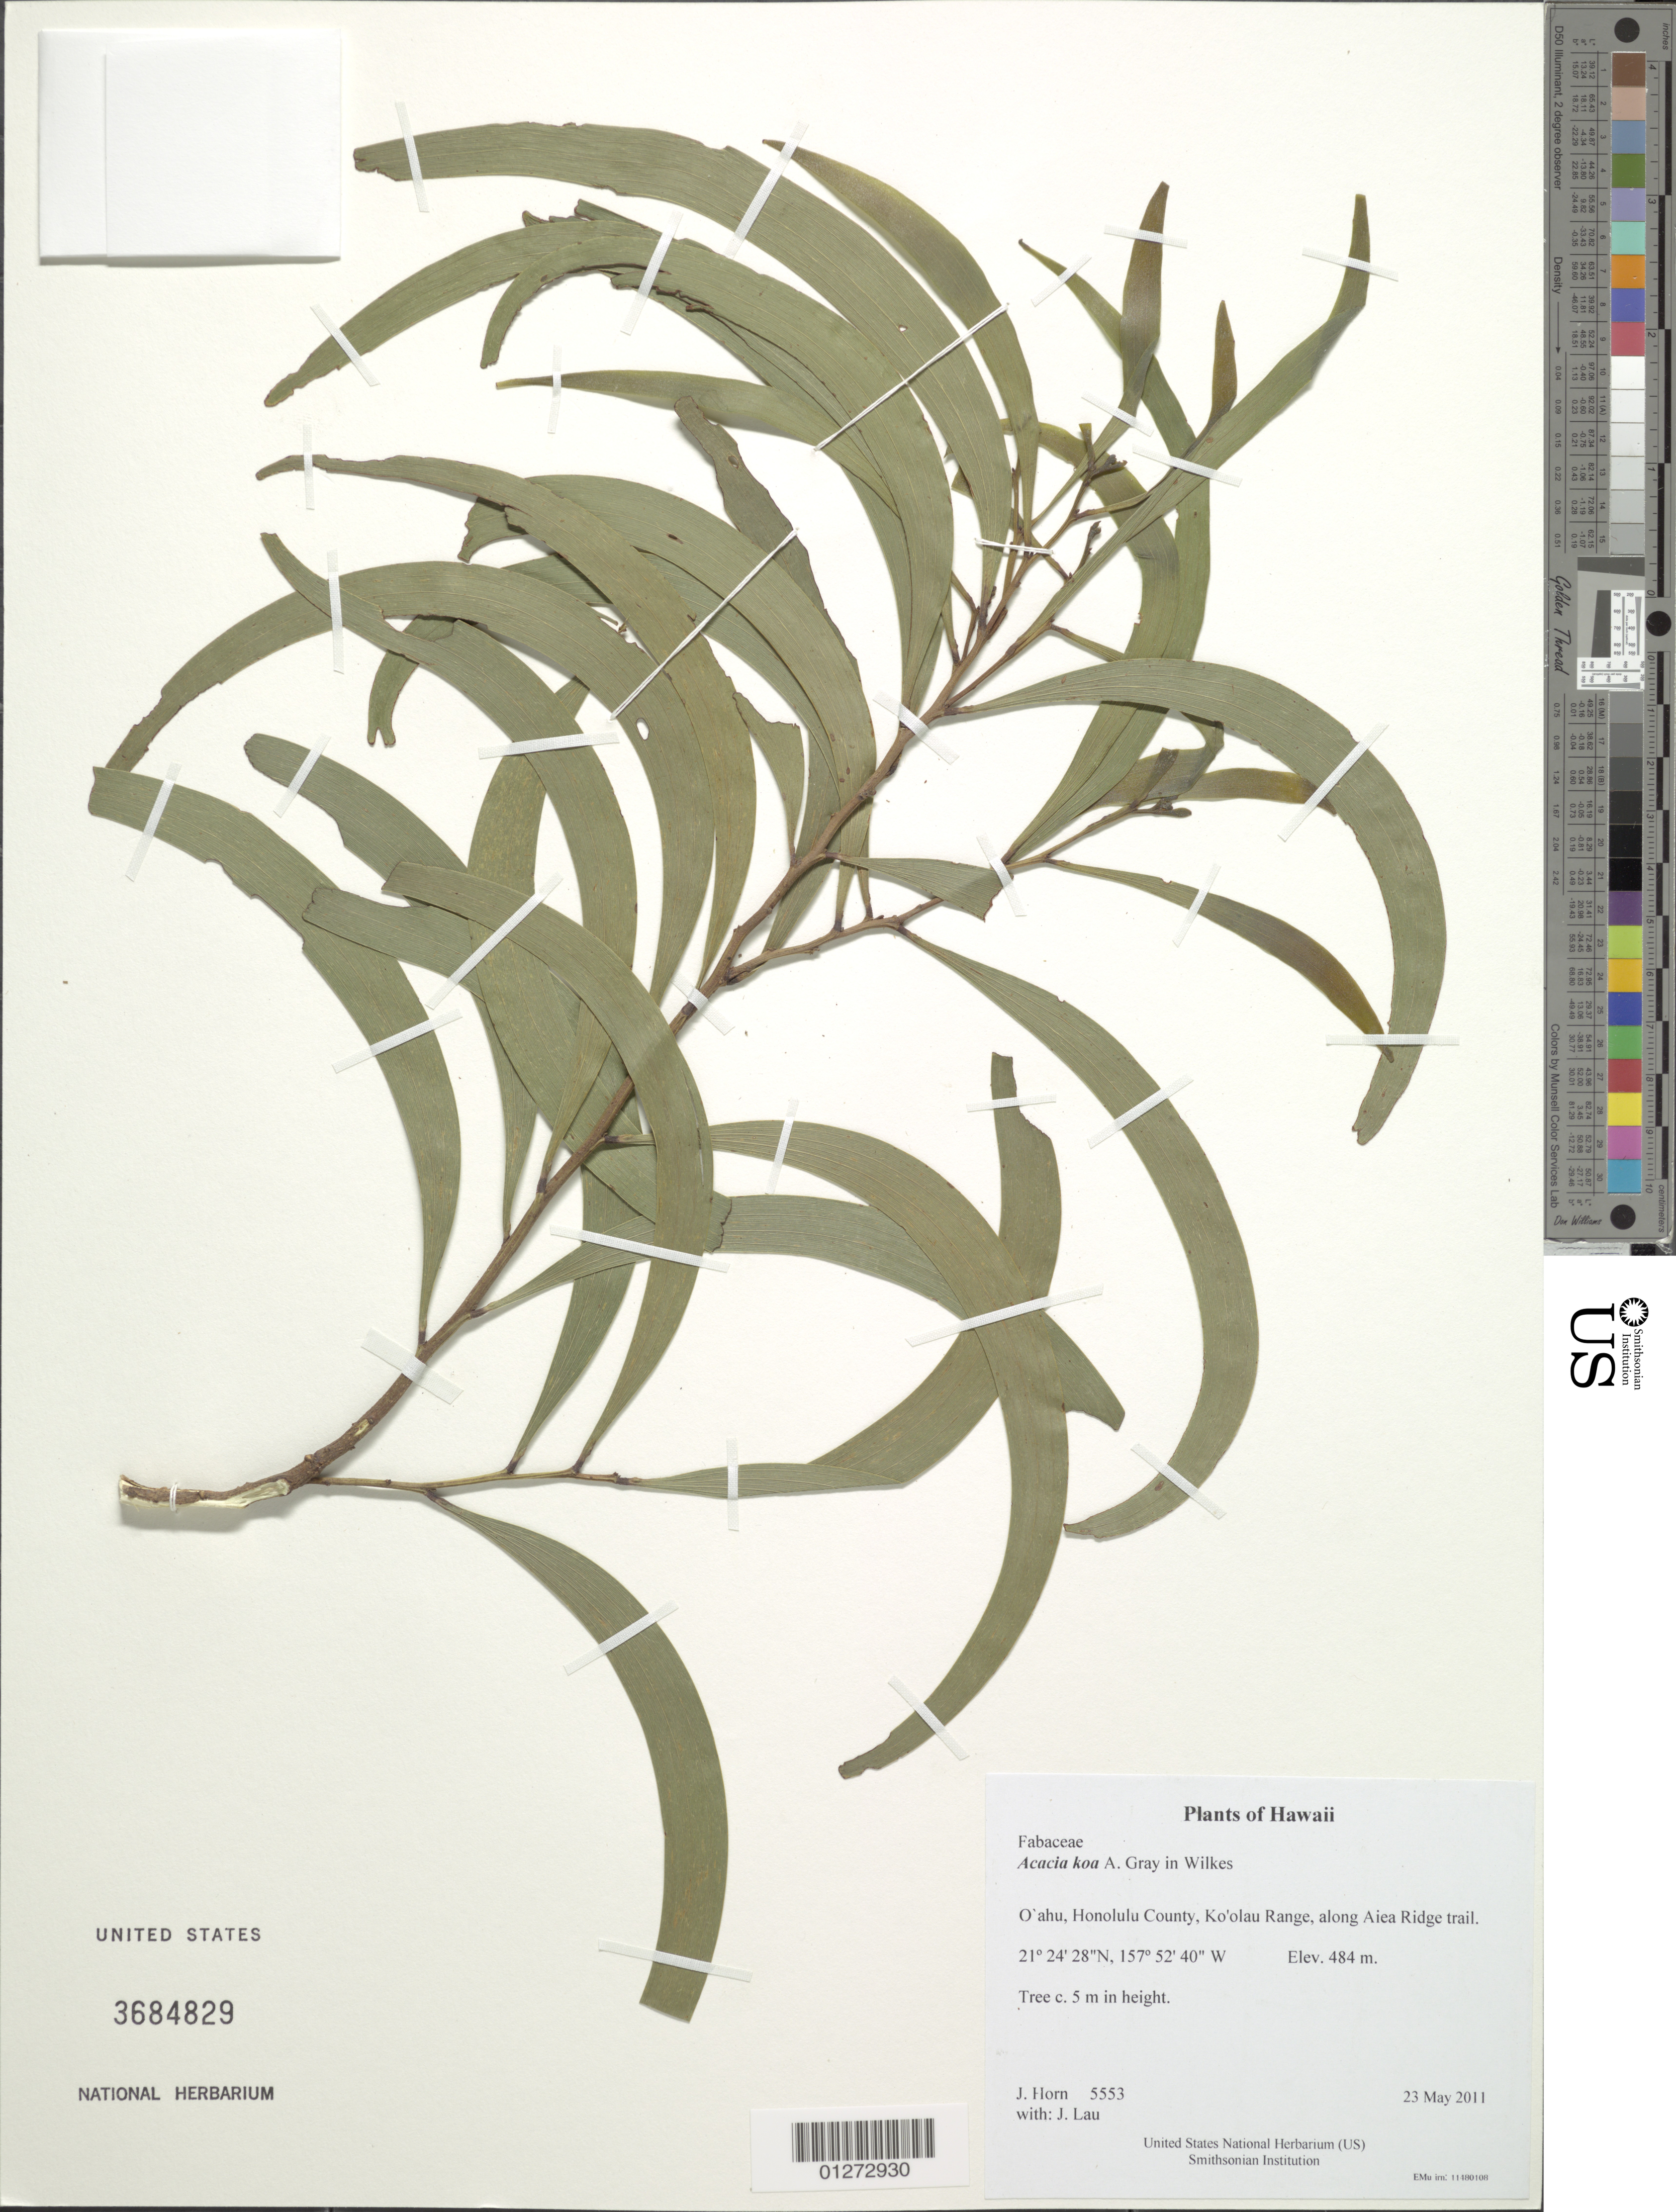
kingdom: Plantae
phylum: Tracheophyta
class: Magnoliopsida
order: Fabales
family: Fabaceae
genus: Acacia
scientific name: Acacia koa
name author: A. Gray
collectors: J. Horn & J. Lau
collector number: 5553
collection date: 2011-05-23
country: United States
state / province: Hawaii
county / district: Honolulu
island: Oahu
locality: Ko'olau Range, along Aiea Ridge trail.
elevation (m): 484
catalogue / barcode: US 3684829